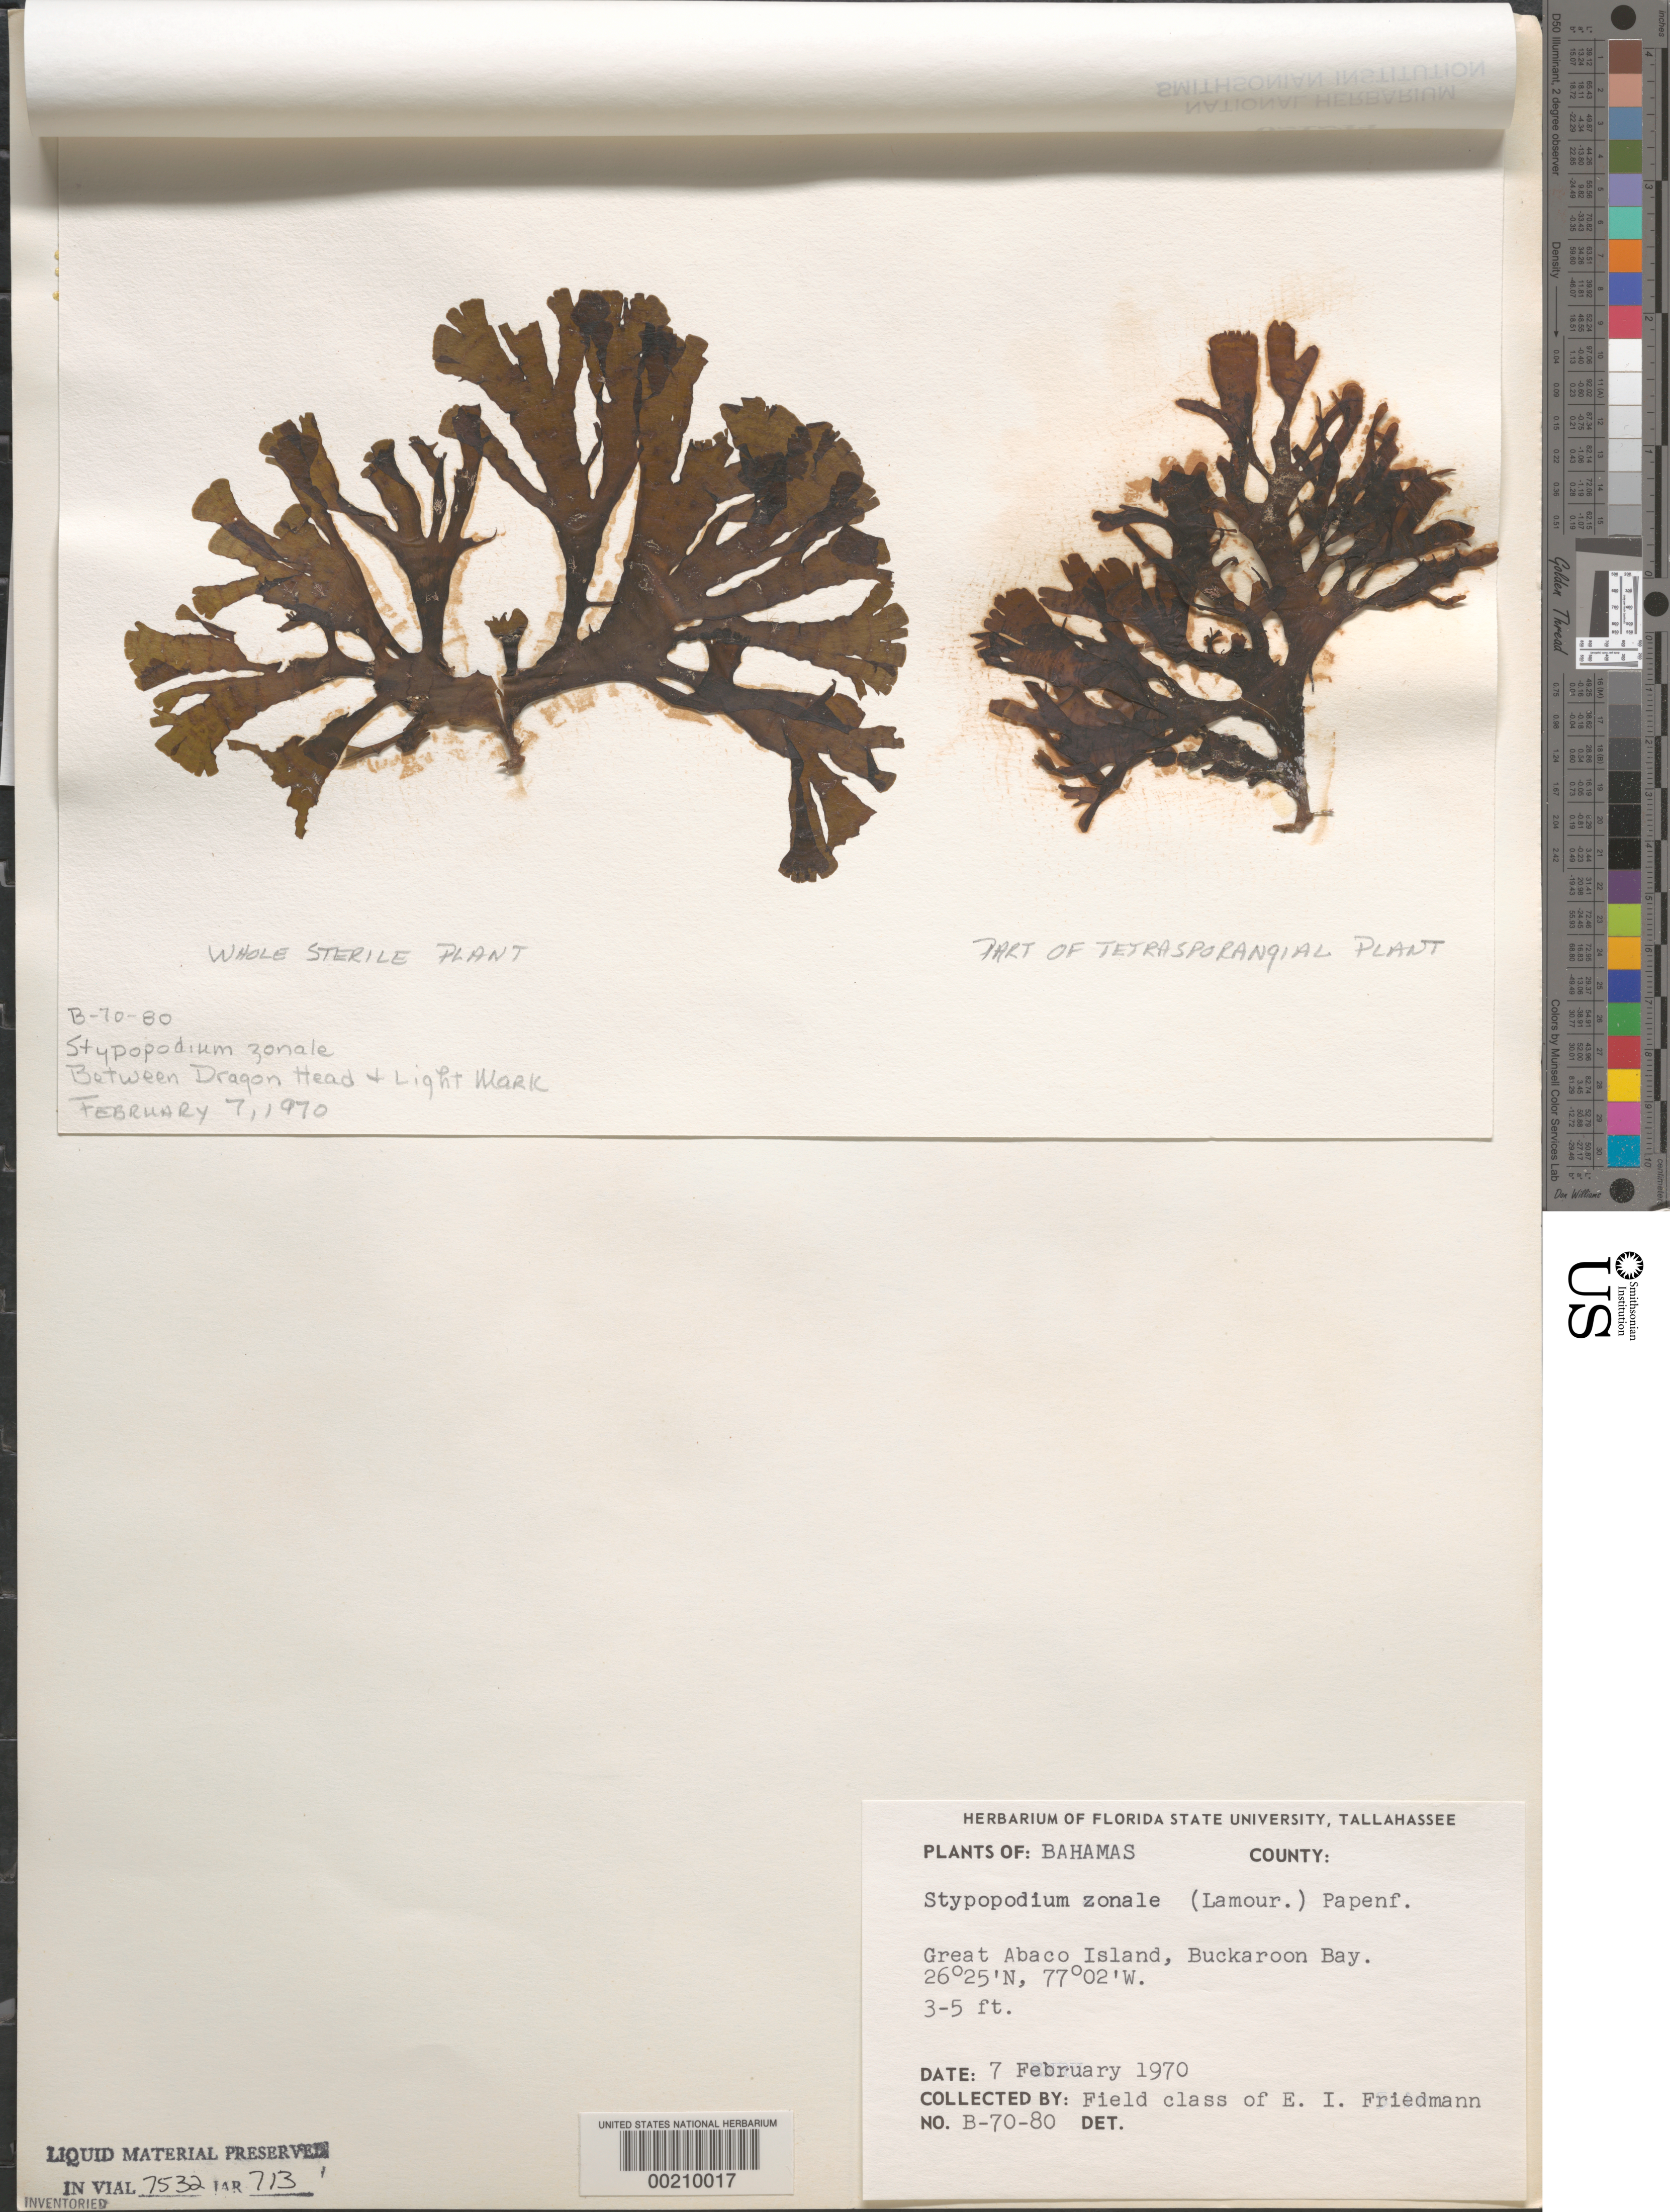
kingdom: Chromista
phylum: Ochrophyta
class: Phaeophyceae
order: Dictyotales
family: Dictyotaceae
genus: Stypopodium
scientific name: Stypopodium zonale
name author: (J.V.Lamouroux) Papenf.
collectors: E. Friedmann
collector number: B-70-80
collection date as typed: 07 Feb 1970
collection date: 1970-02-07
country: Bahamas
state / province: Abaco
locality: Between dragon head and light mark, great abaco island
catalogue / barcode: US 21244